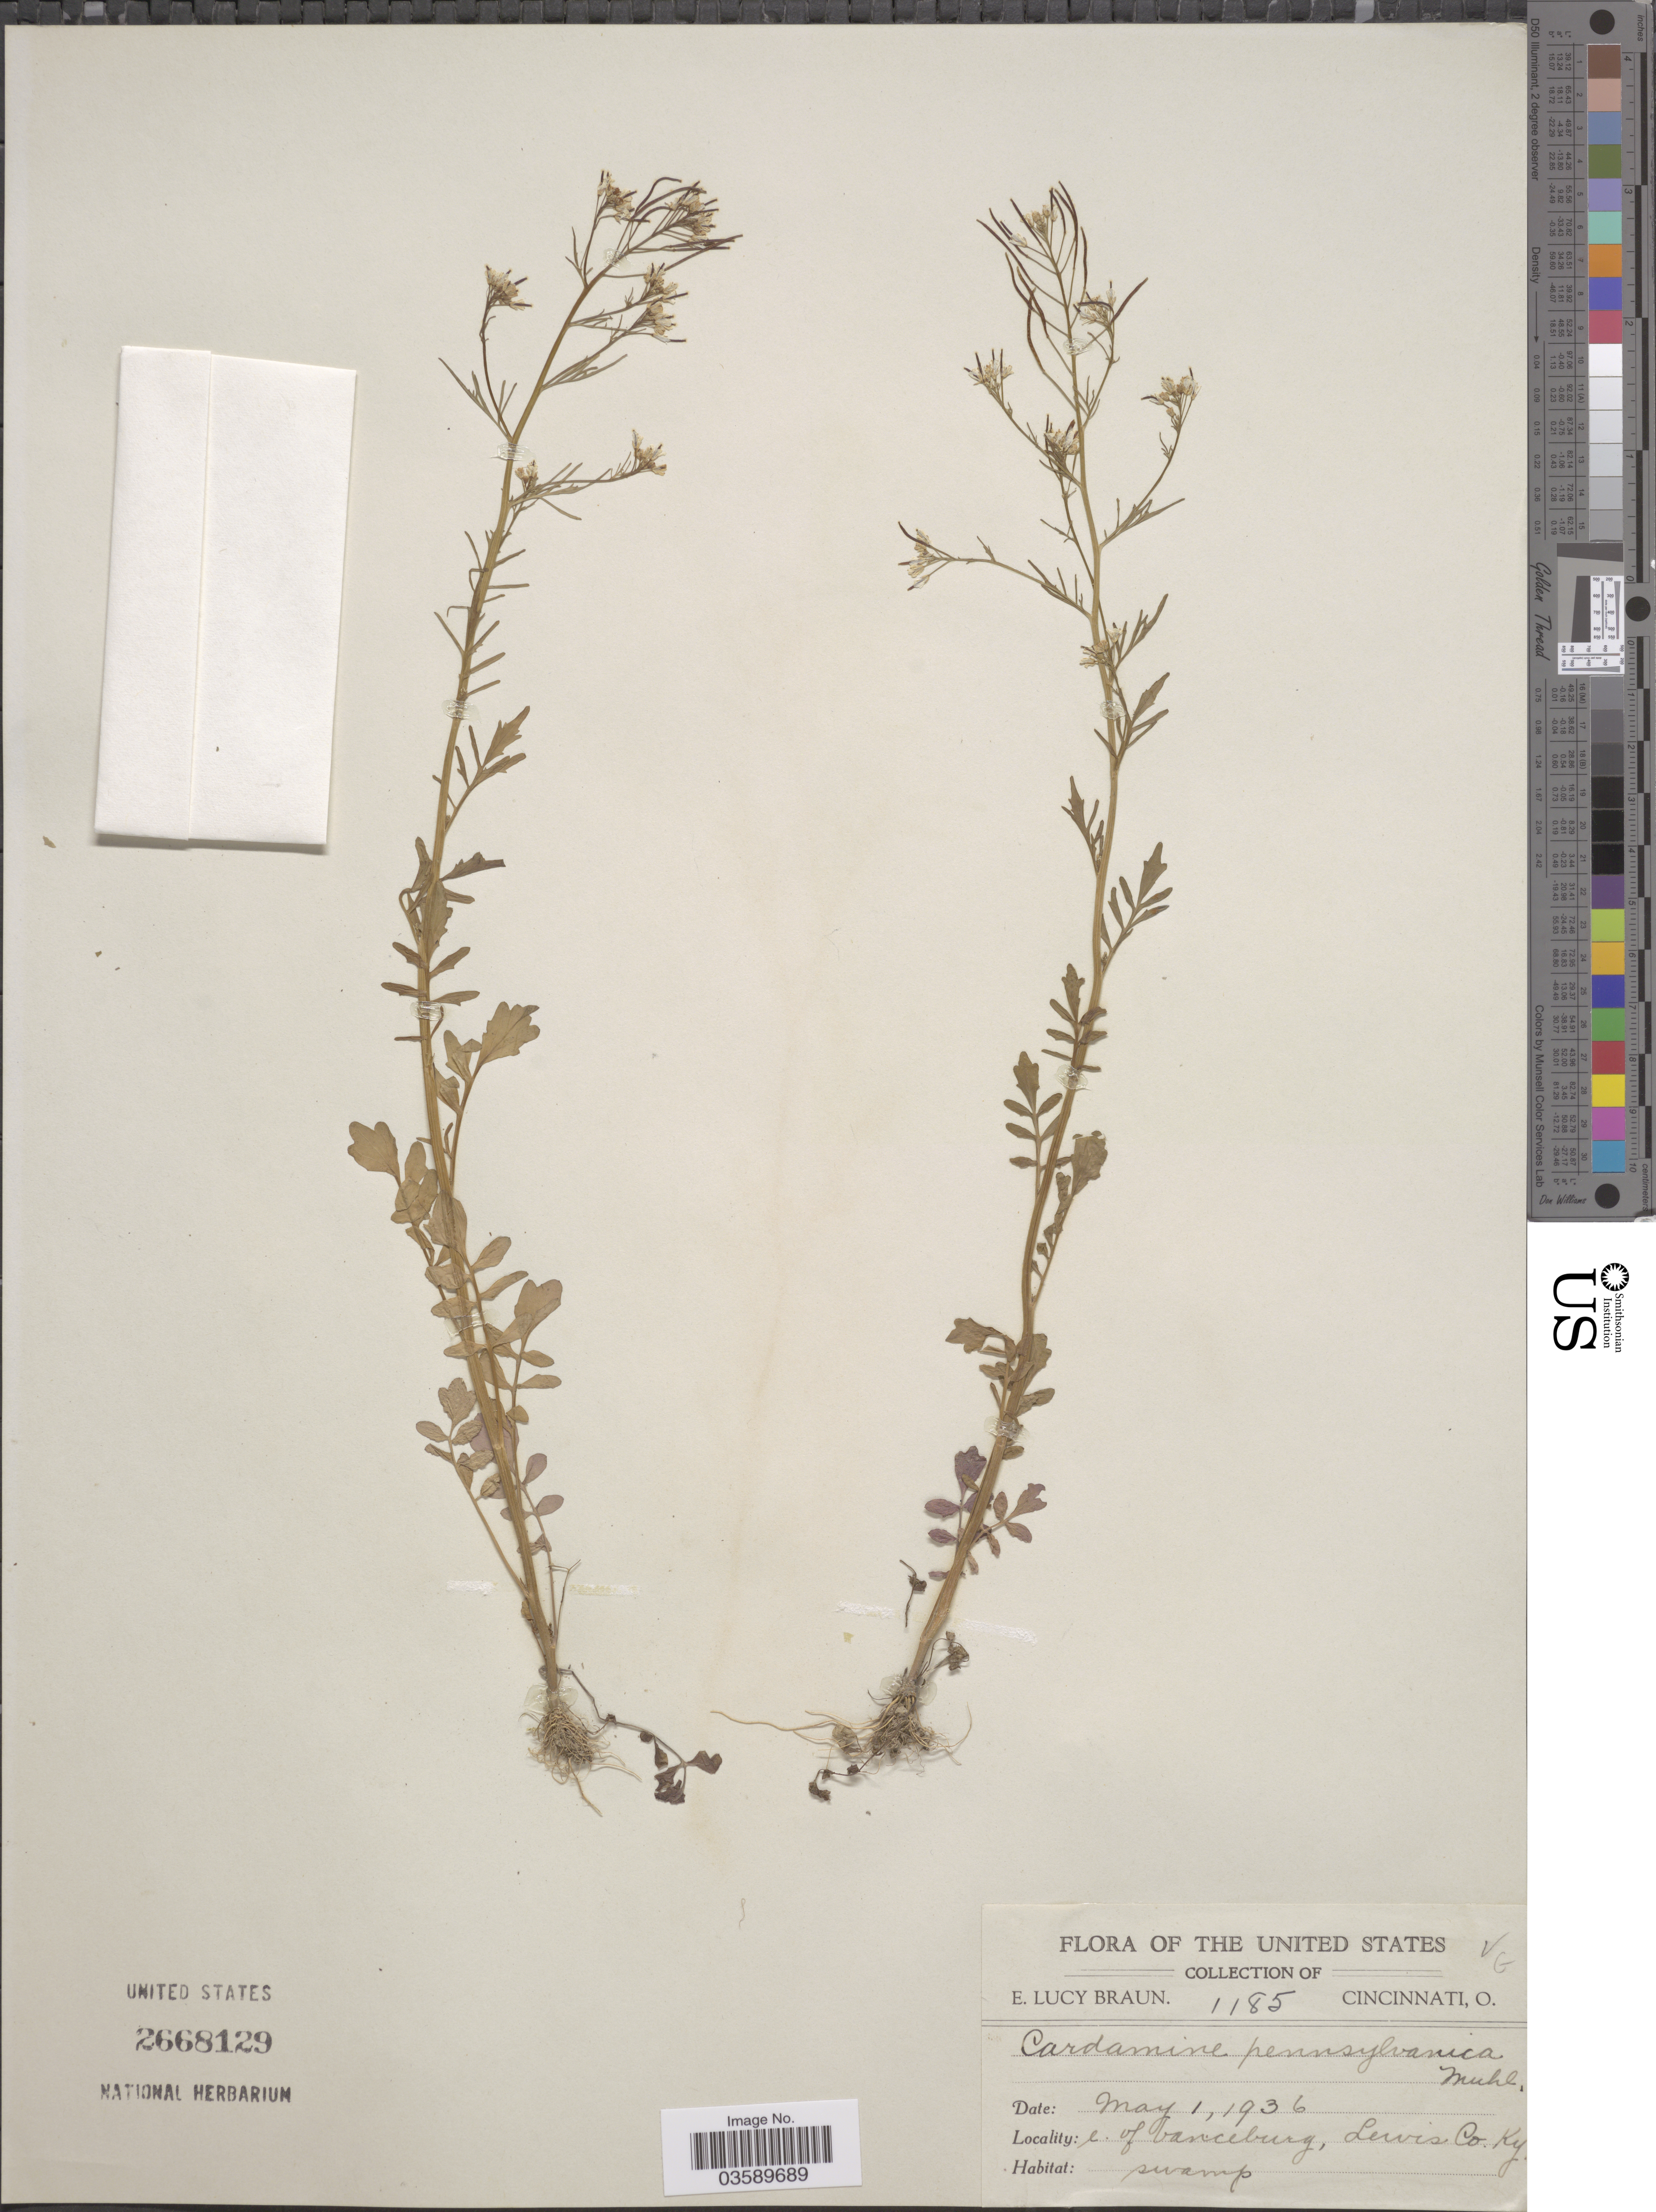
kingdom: Plantae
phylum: Tracheophyta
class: Magnoliopsida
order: Brassicales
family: Brassicaceae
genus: Cardamine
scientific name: Cardamine pensylvanica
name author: Muhl. ex Willd.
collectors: E. L. Braun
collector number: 1185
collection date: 1936-05-01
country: United States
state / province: Kentucky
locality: E. of Vanceburg, Lewis Co.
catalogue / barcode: US 2668129